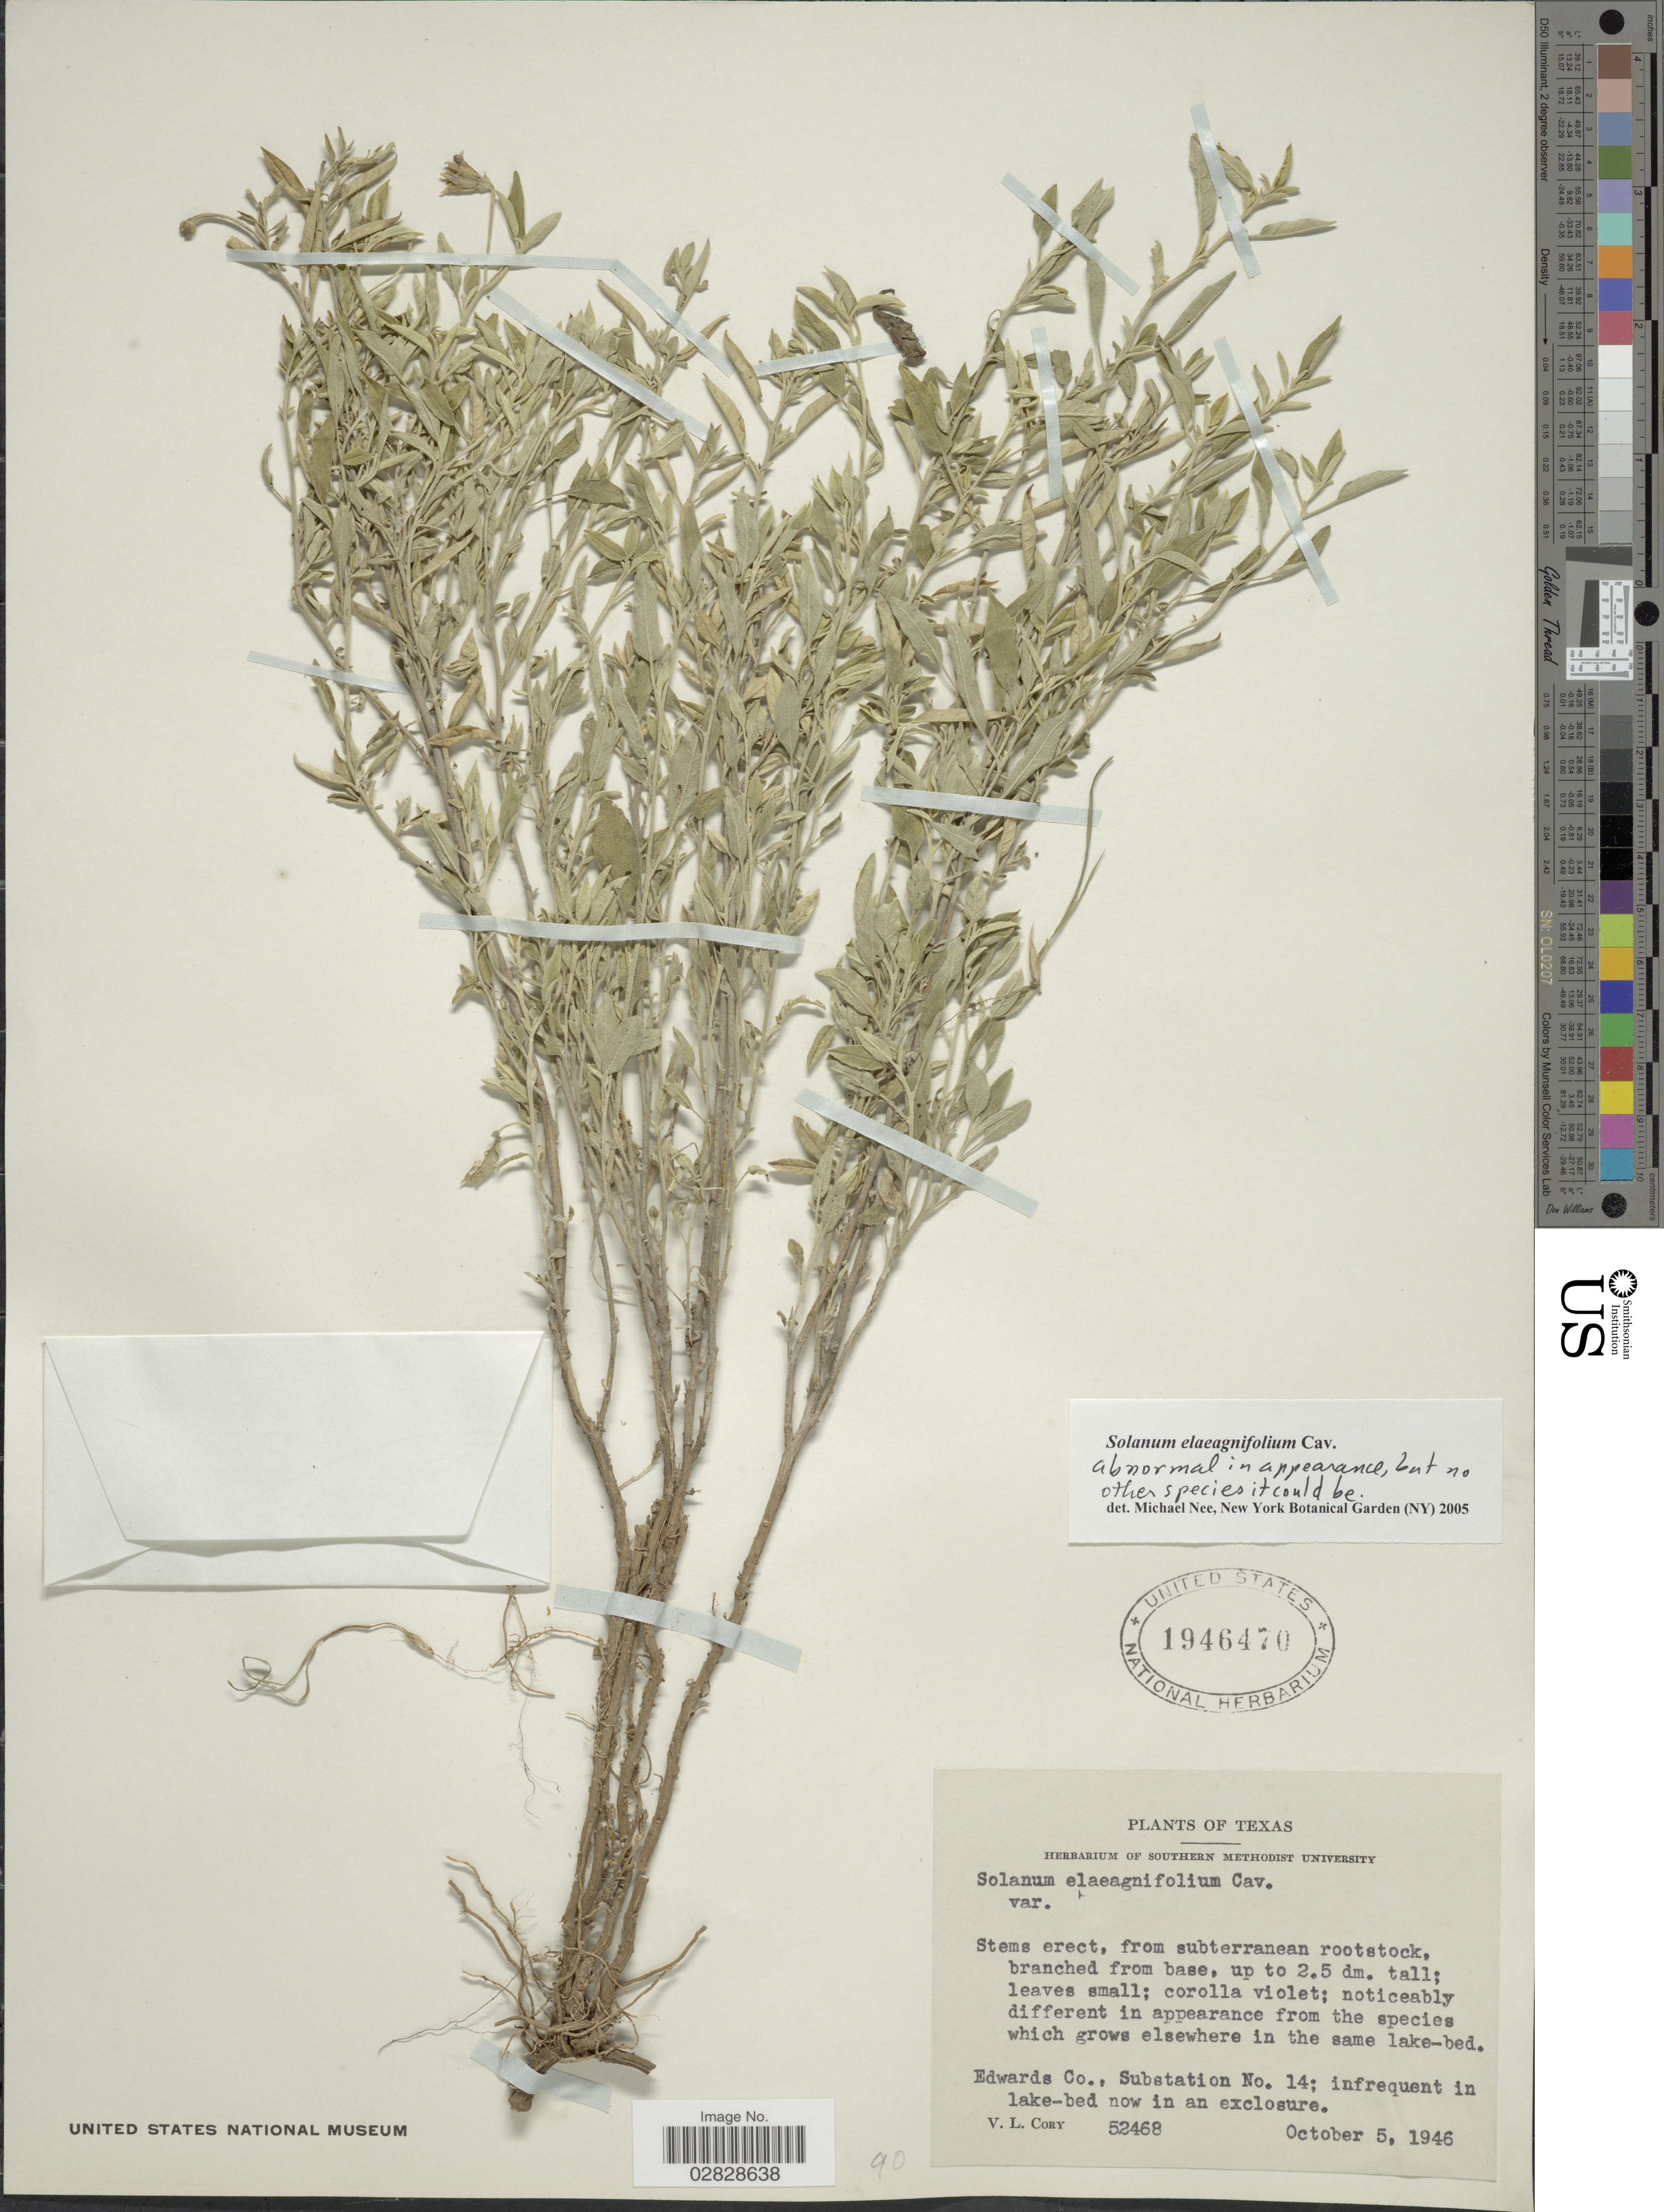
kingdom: Plantae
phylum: Tracheophyta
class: Magnoliopsida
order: Solanales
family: Solanaceae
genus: Solanum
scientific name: Solanum elaeagnifolium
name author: Cav.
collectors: V. Cory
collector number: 52468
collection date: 1946-10-05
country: United States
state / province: Texas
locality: Edwards Co., Substation No. 14; infrequent in lake-bed now in an exclosure.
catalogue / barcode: US 1946470